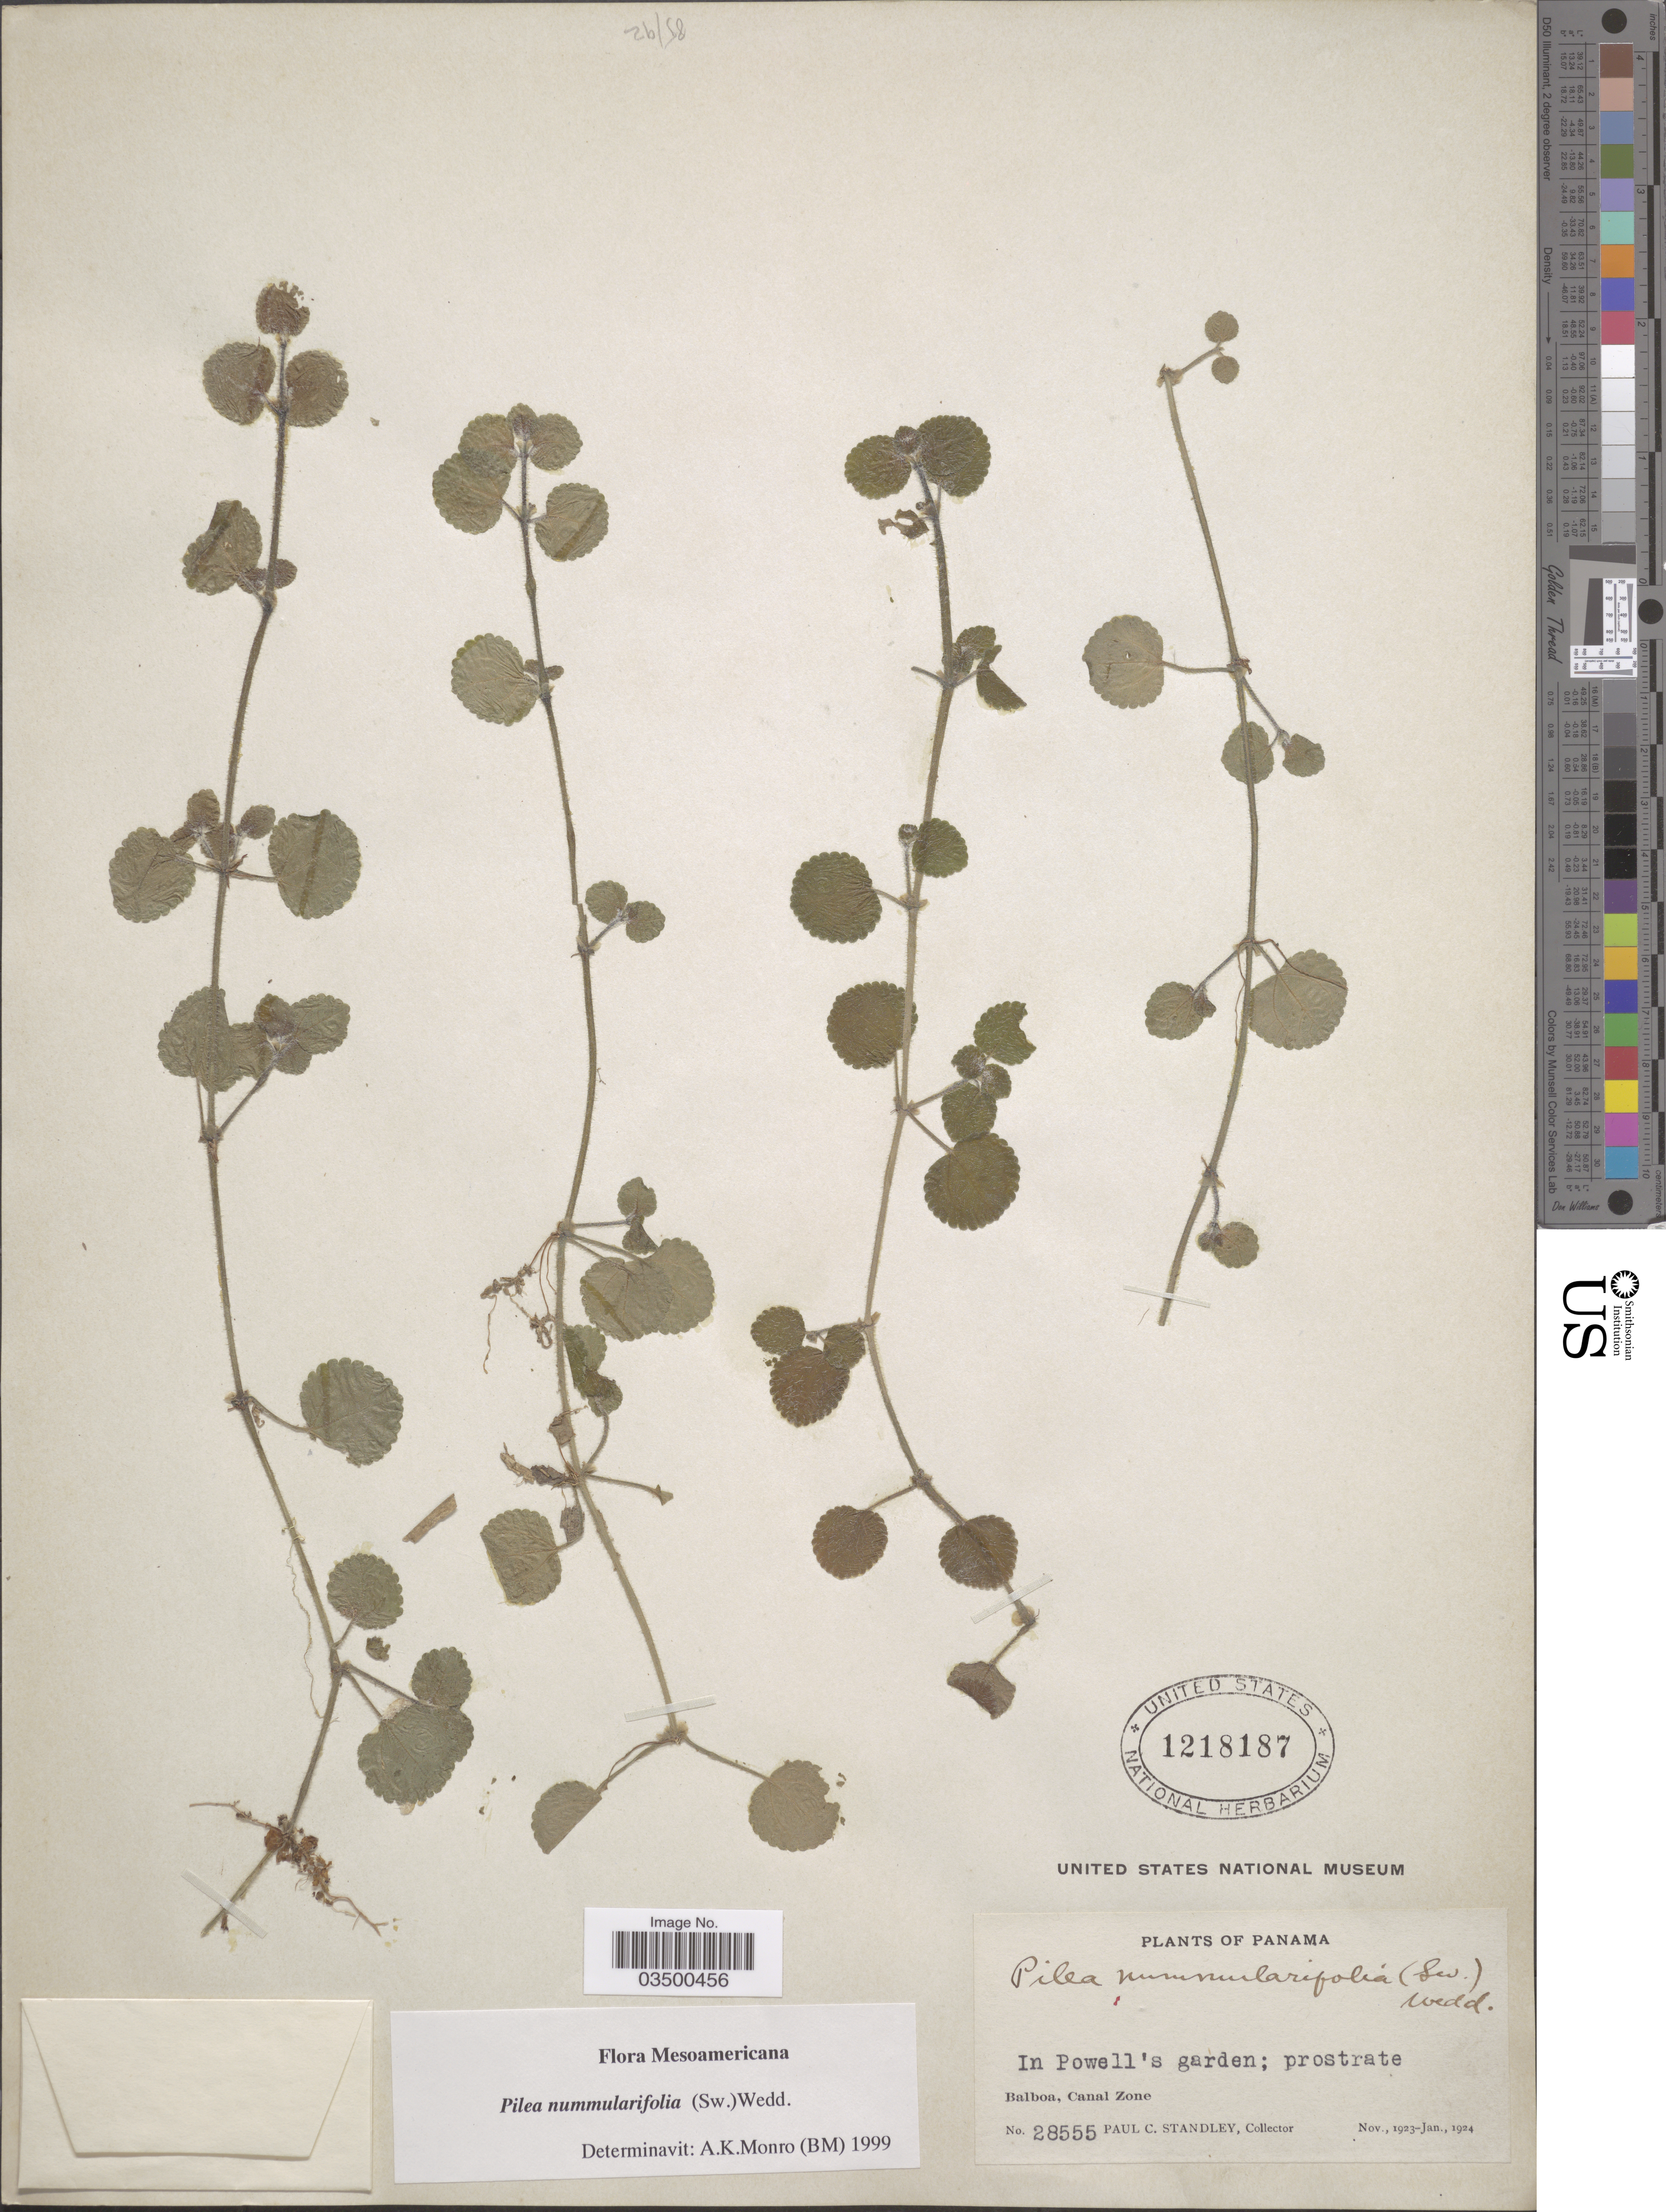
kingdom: Plantae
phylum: Tracheophyta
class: Magnoliopsida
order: Rosales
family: Urticaceae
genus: Pilea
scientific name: Pilea nummularifolia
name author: (Sw.) Wedd.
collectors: P. C. Standley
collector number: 28555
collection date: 1923-11/1924-01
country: Panama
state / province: Colón / Panamá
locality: In Powell's garden. Balboa, Canal Zone.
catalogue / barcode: US 1218187